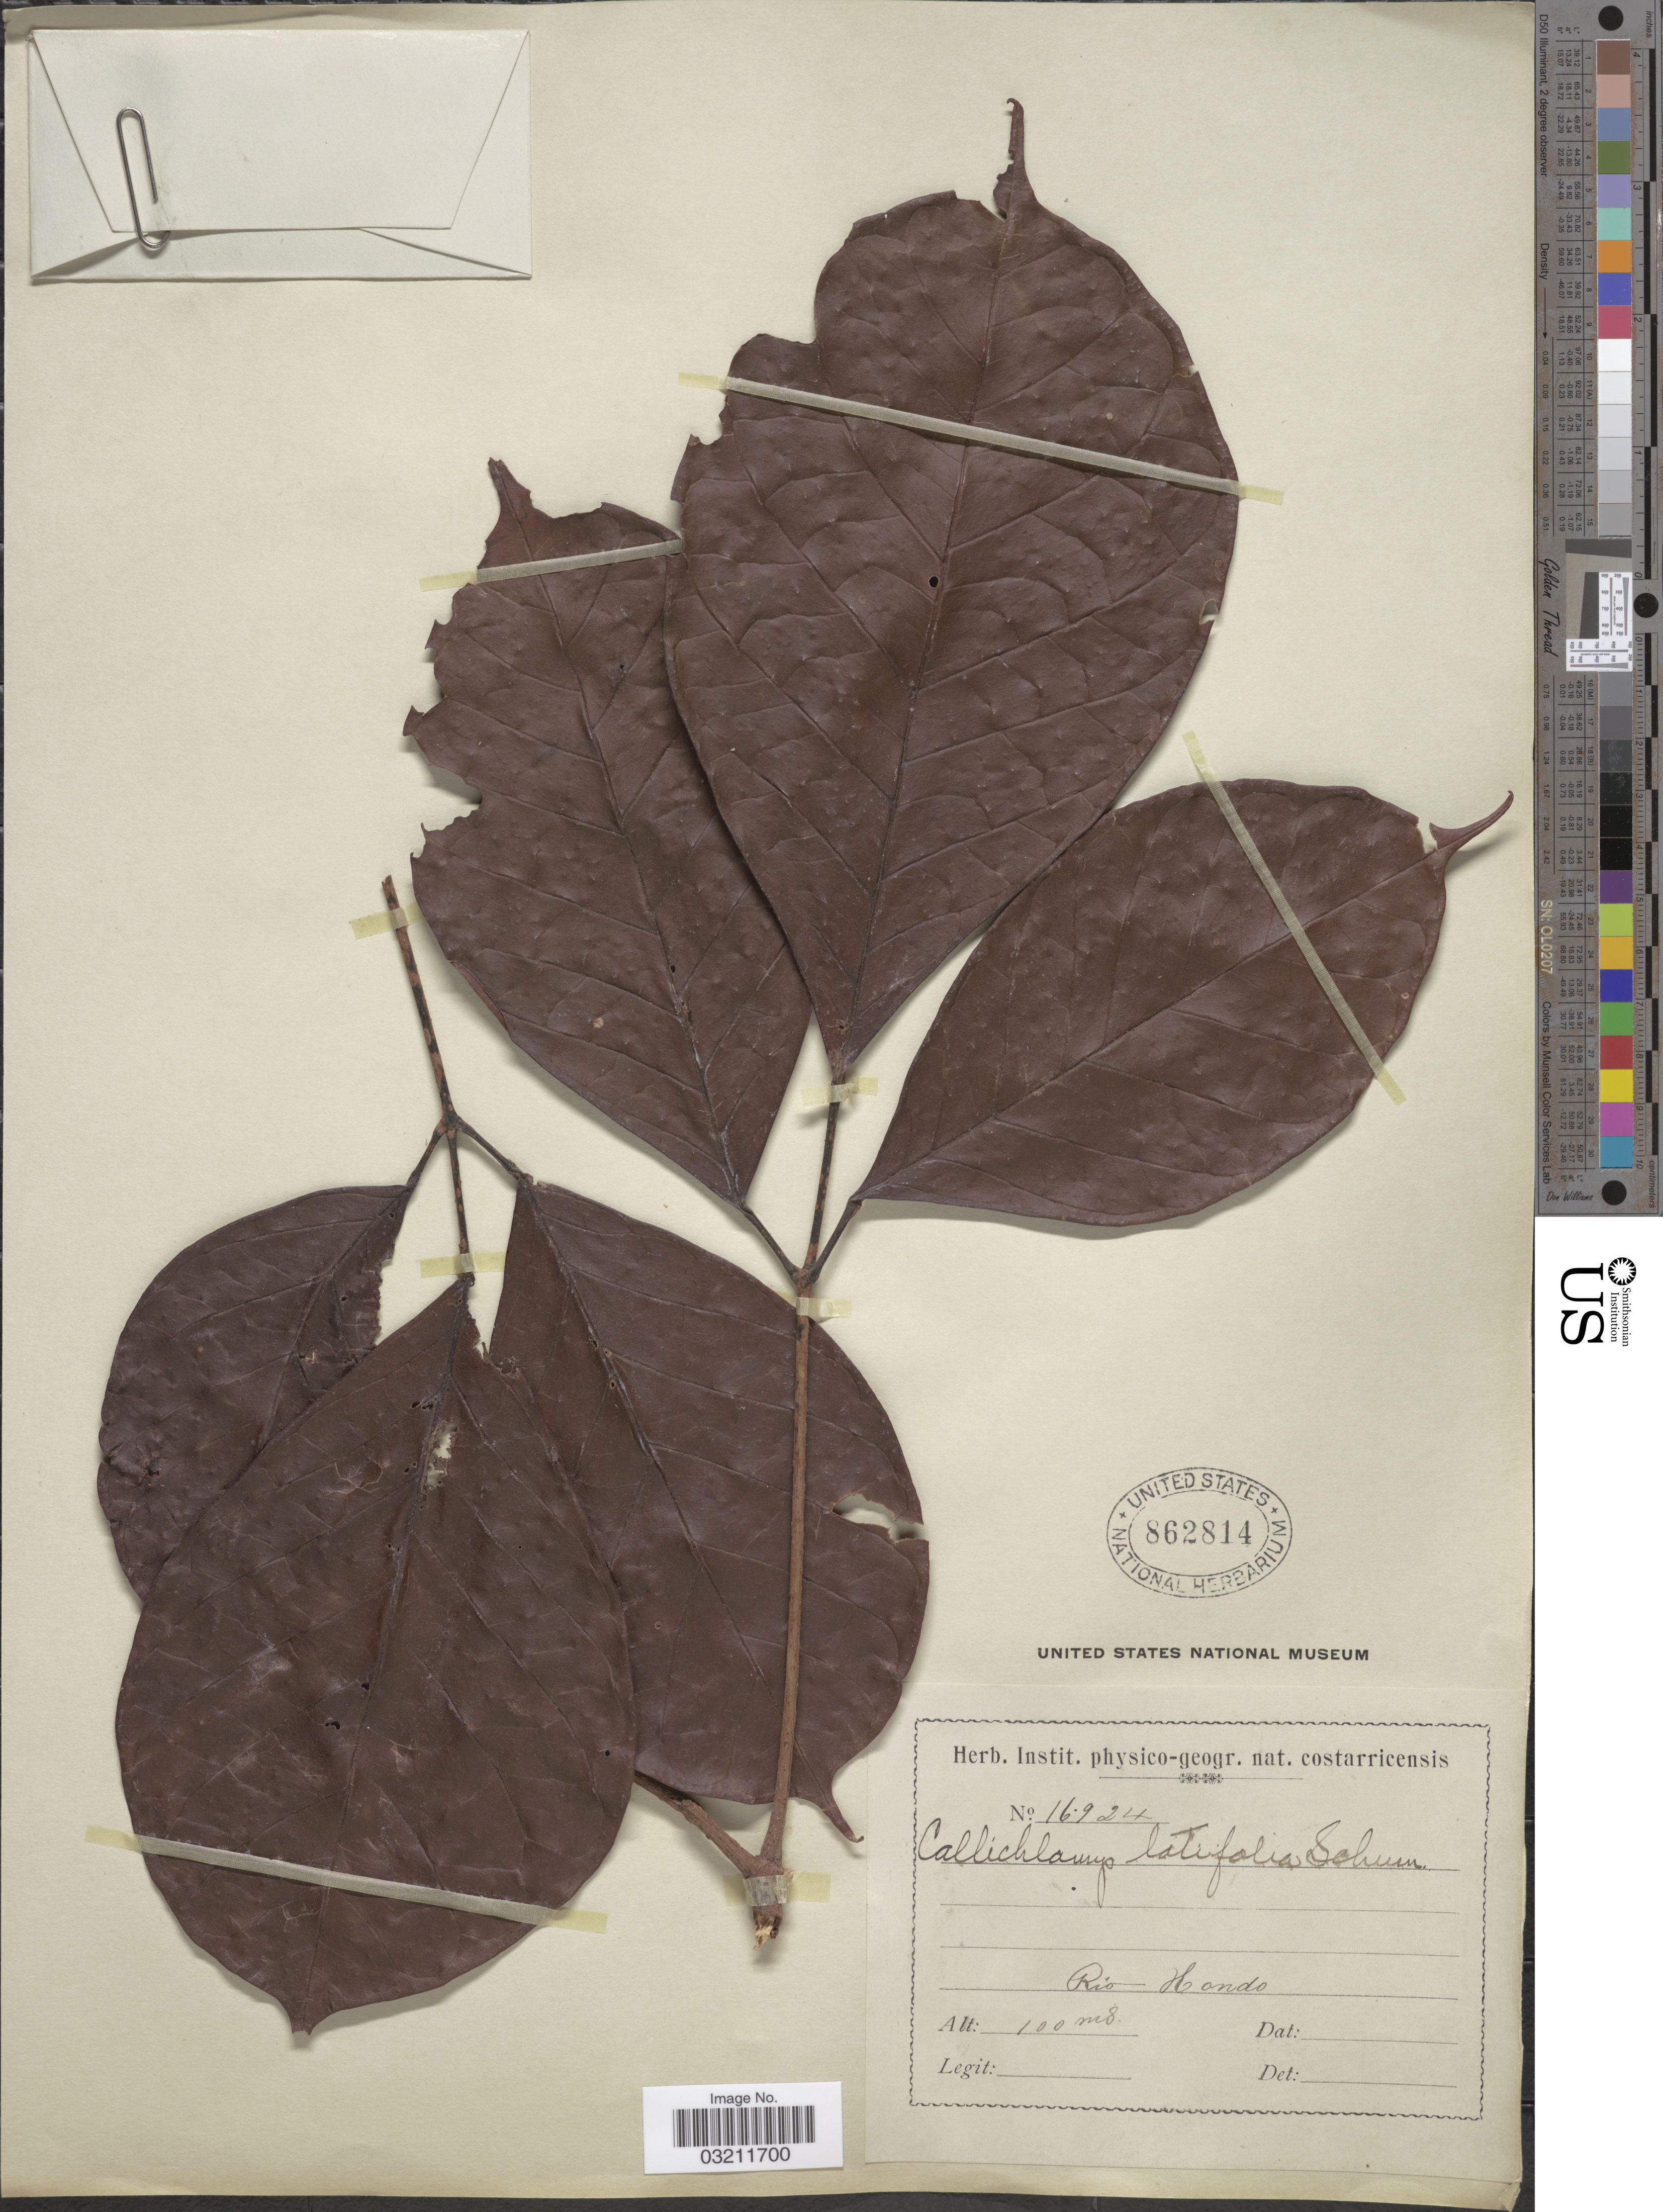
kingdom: Plantae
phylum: Tracheophyta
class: Magnoliopsida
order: Lamiales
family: Bignoniaceae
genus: Callichlamys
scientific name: Callichlamys latifolia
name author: (Rich.) K. Schum.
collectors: ex herb. Instit. physico-geogr. nat. costarricensis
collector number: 16924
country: Costa Rica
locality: Rio - Hondo.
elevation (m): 100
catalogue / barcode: US 862814